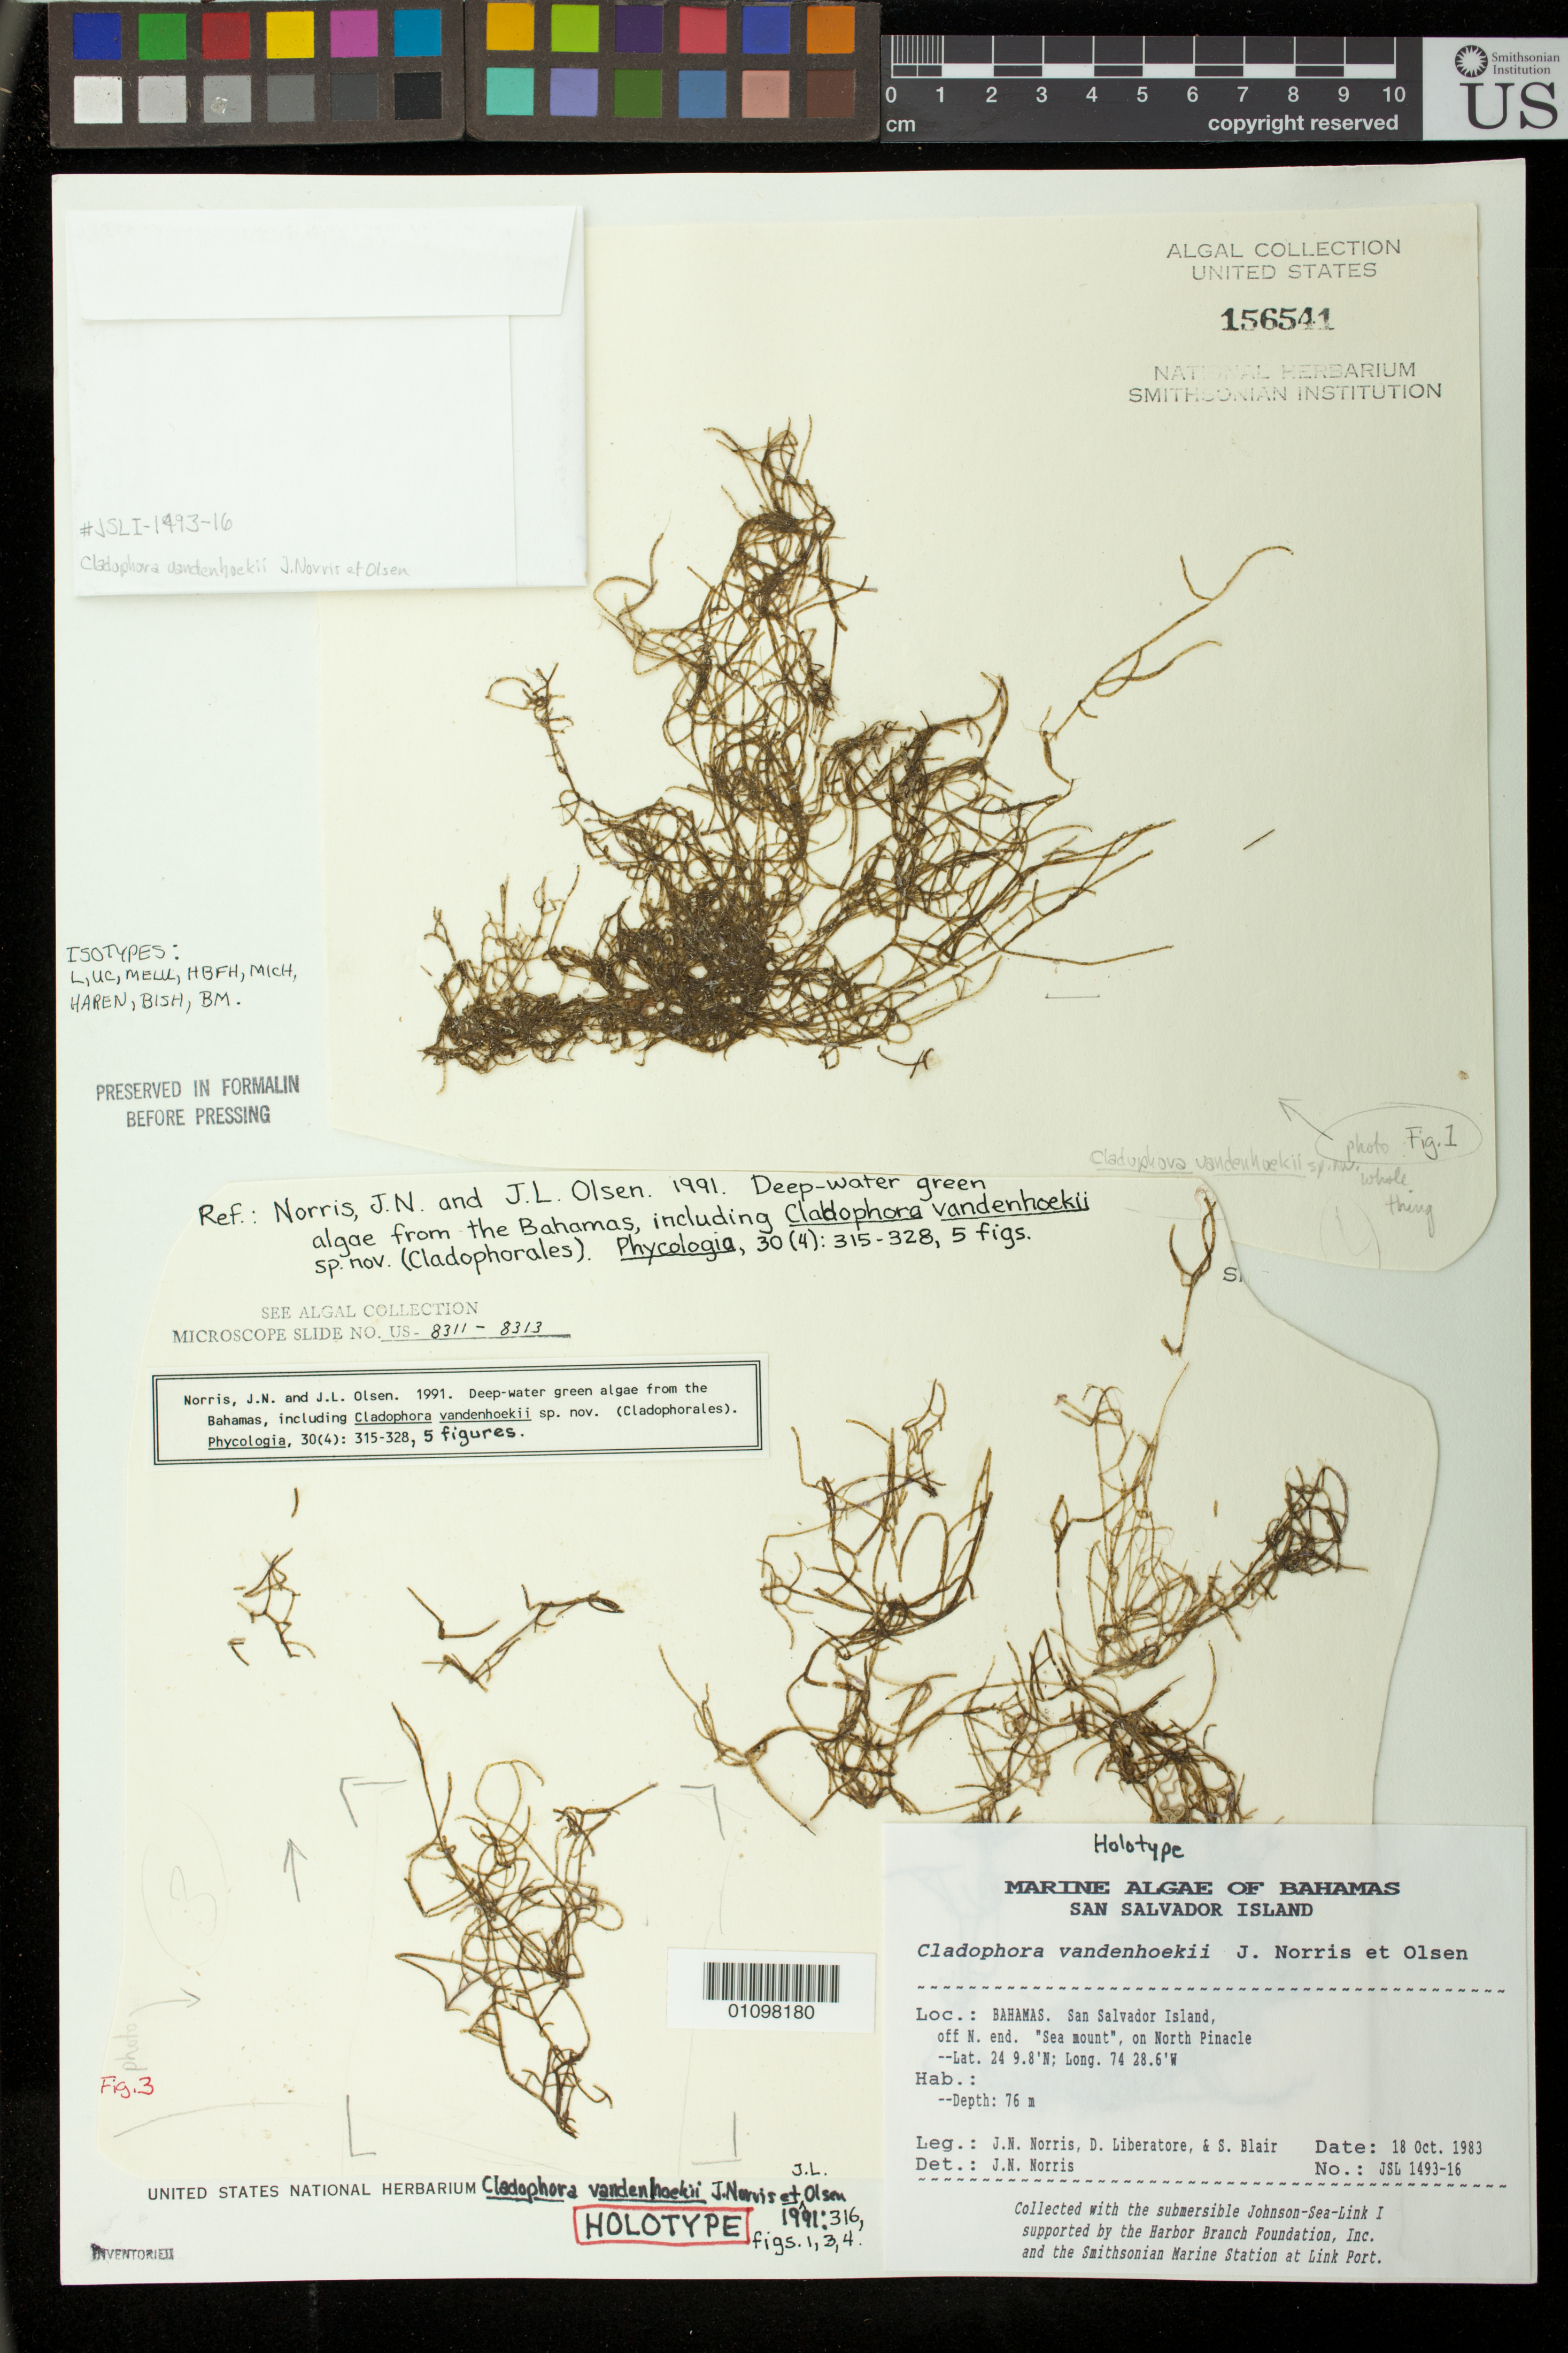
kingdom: Plantae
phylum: Chlorophyta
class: Ulvophyceae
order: Cladophorales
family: Cladophoraceae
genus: Cladophora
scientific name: Cladophora vandenhoekii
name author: J.N. Norris & J.L. Olsen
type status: Holotype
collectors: J. N. Norris, D. Liberatore & S. M. Blair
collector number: JSL 1493-16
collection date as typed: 18 Oct 1983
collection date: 1983-10-18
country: Bahamas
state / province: San Salvador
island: San Salvador Island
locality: Sea mount, North Pinacle, off north end of San Salvador Island.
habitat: Sea mount, depth 76 m.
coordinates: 24º9.8'N, 74º28.6'W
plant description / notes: Johnson Sea Link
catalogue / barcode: US 156541